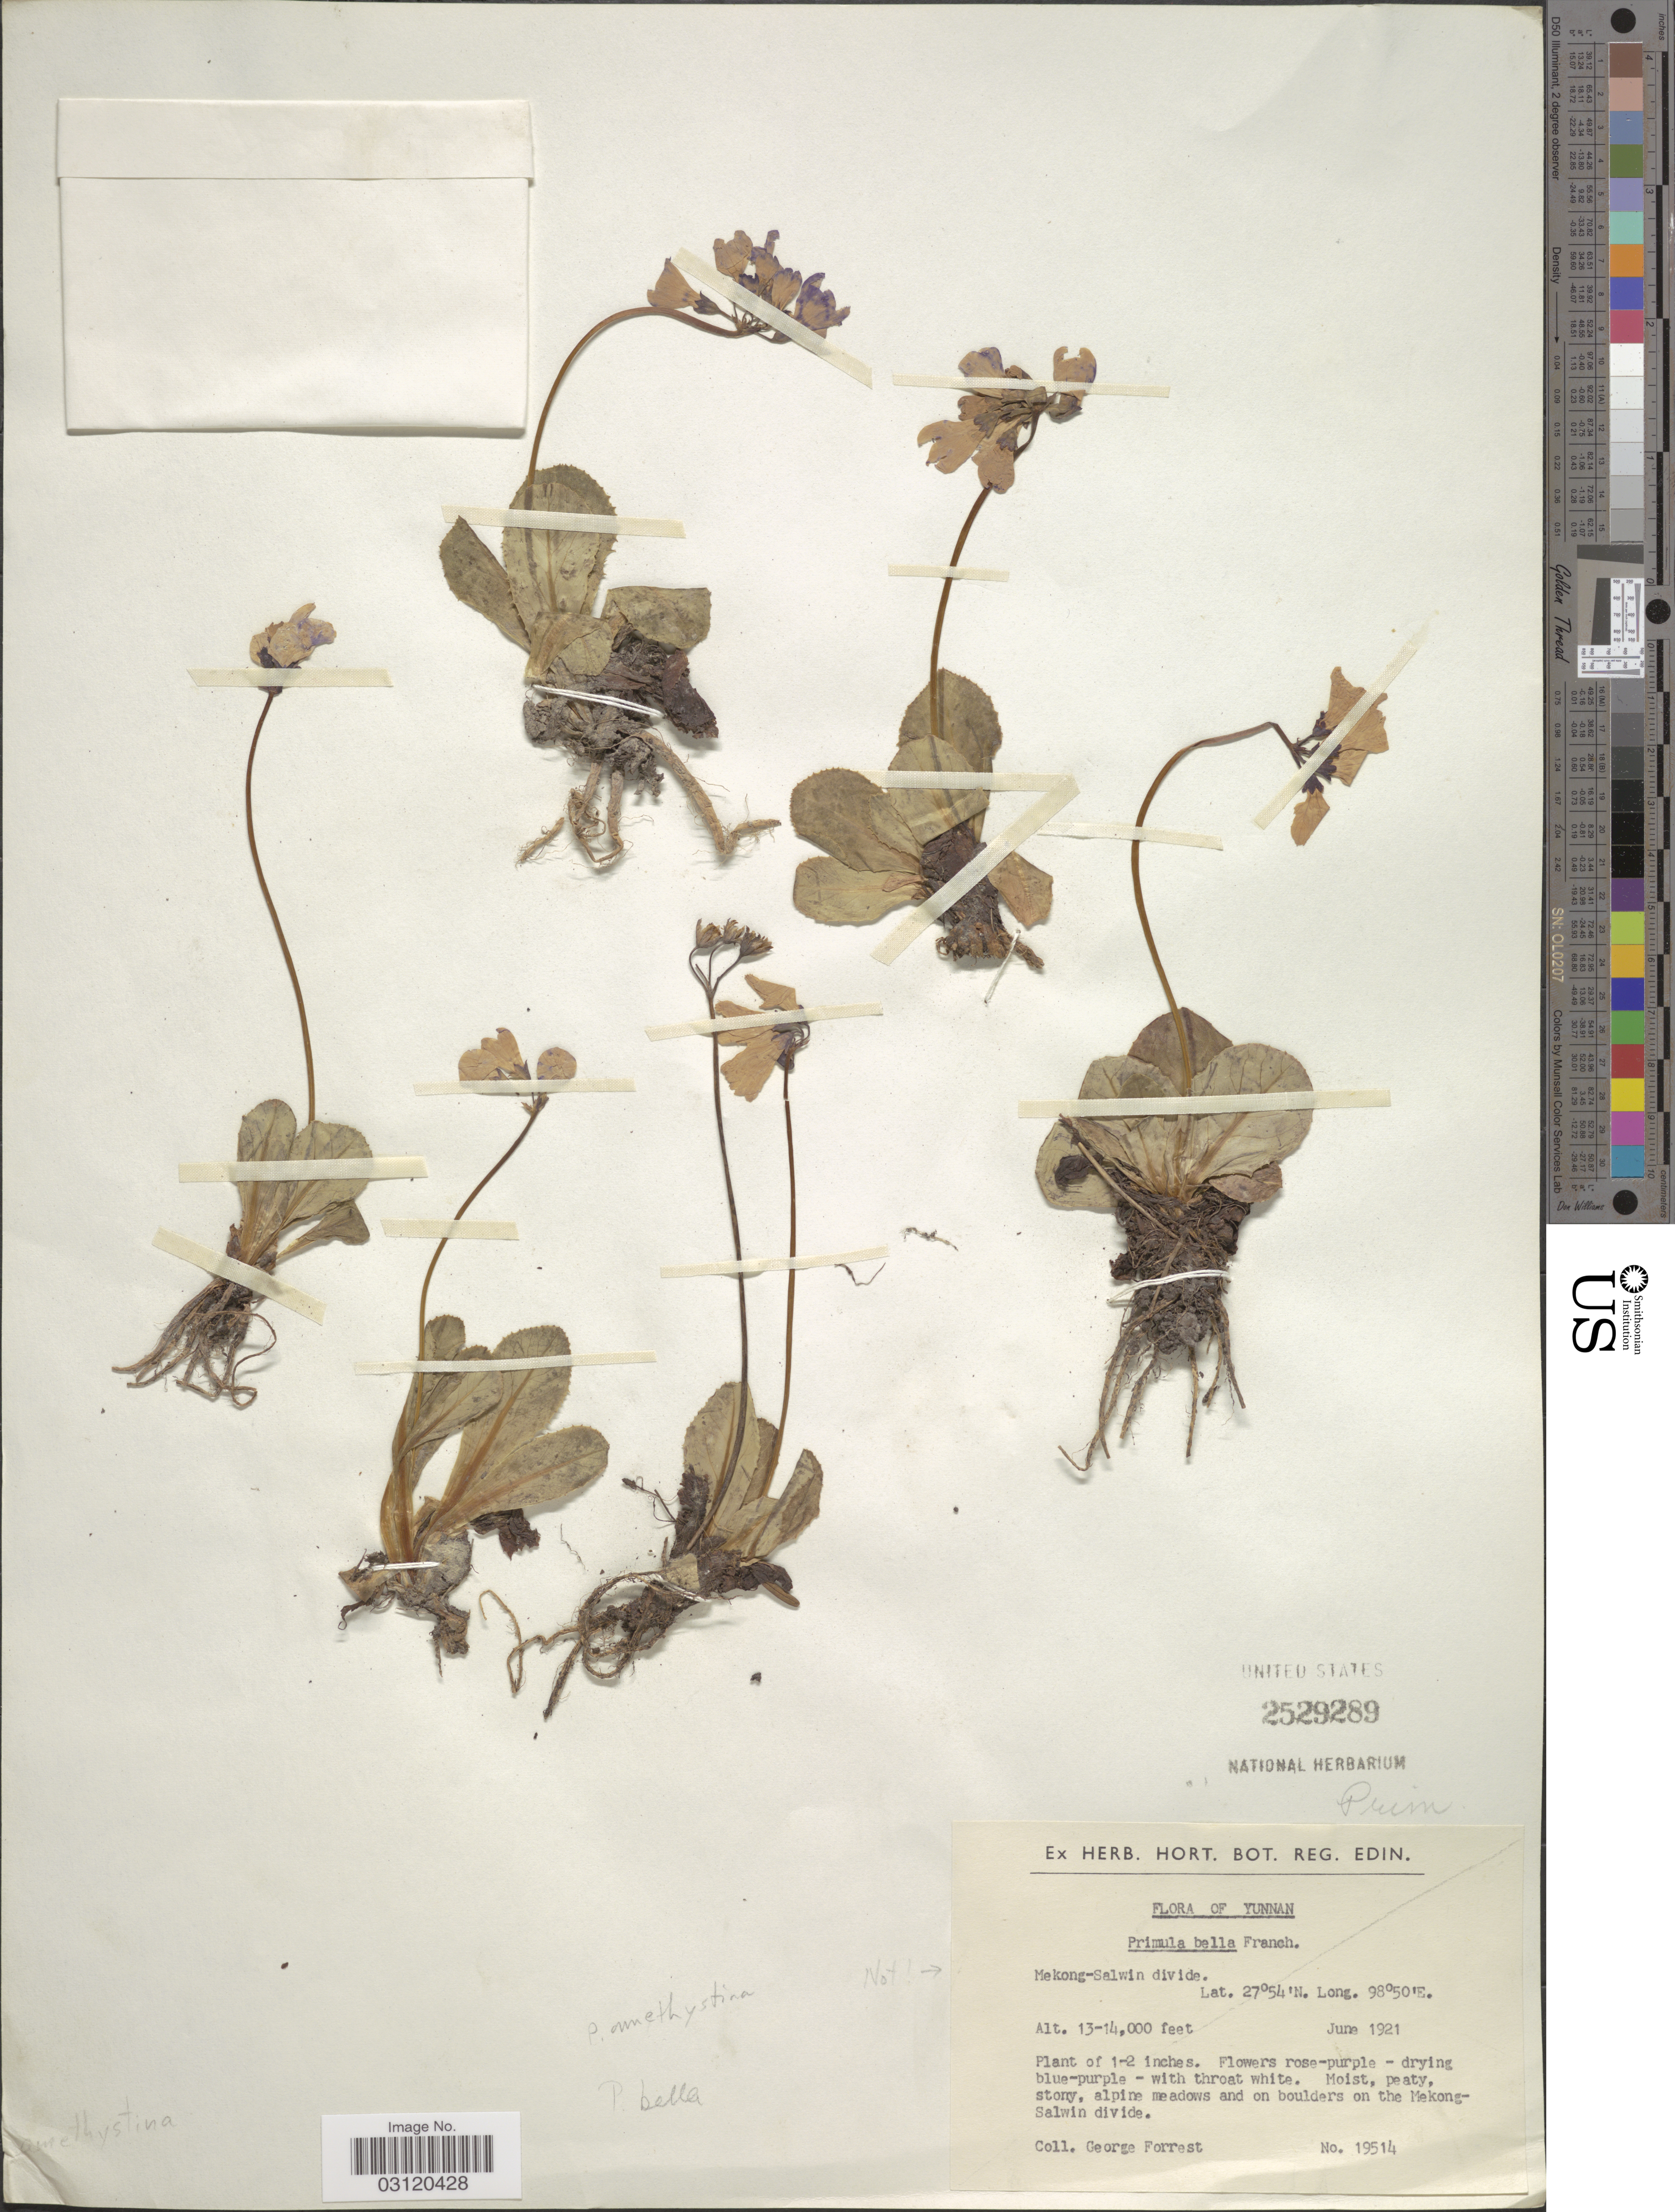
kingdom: Plantae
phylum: Tracheophyta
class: Magnoliopsida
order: Ericales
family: Primulaceae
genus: Primula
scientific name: Primula amethystina subsp. brevifolia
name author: (Forrest) W.W. Sm. & Forrest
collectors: G. Forrest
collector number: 19514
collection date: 1921-06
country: China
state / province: Yunnan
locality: Mekong-Salwin divide. Moist, peaty, stony, alpine meadows and on boulders on the Mekong-Salwin divide.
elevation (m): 3962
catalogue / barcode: US 2529289